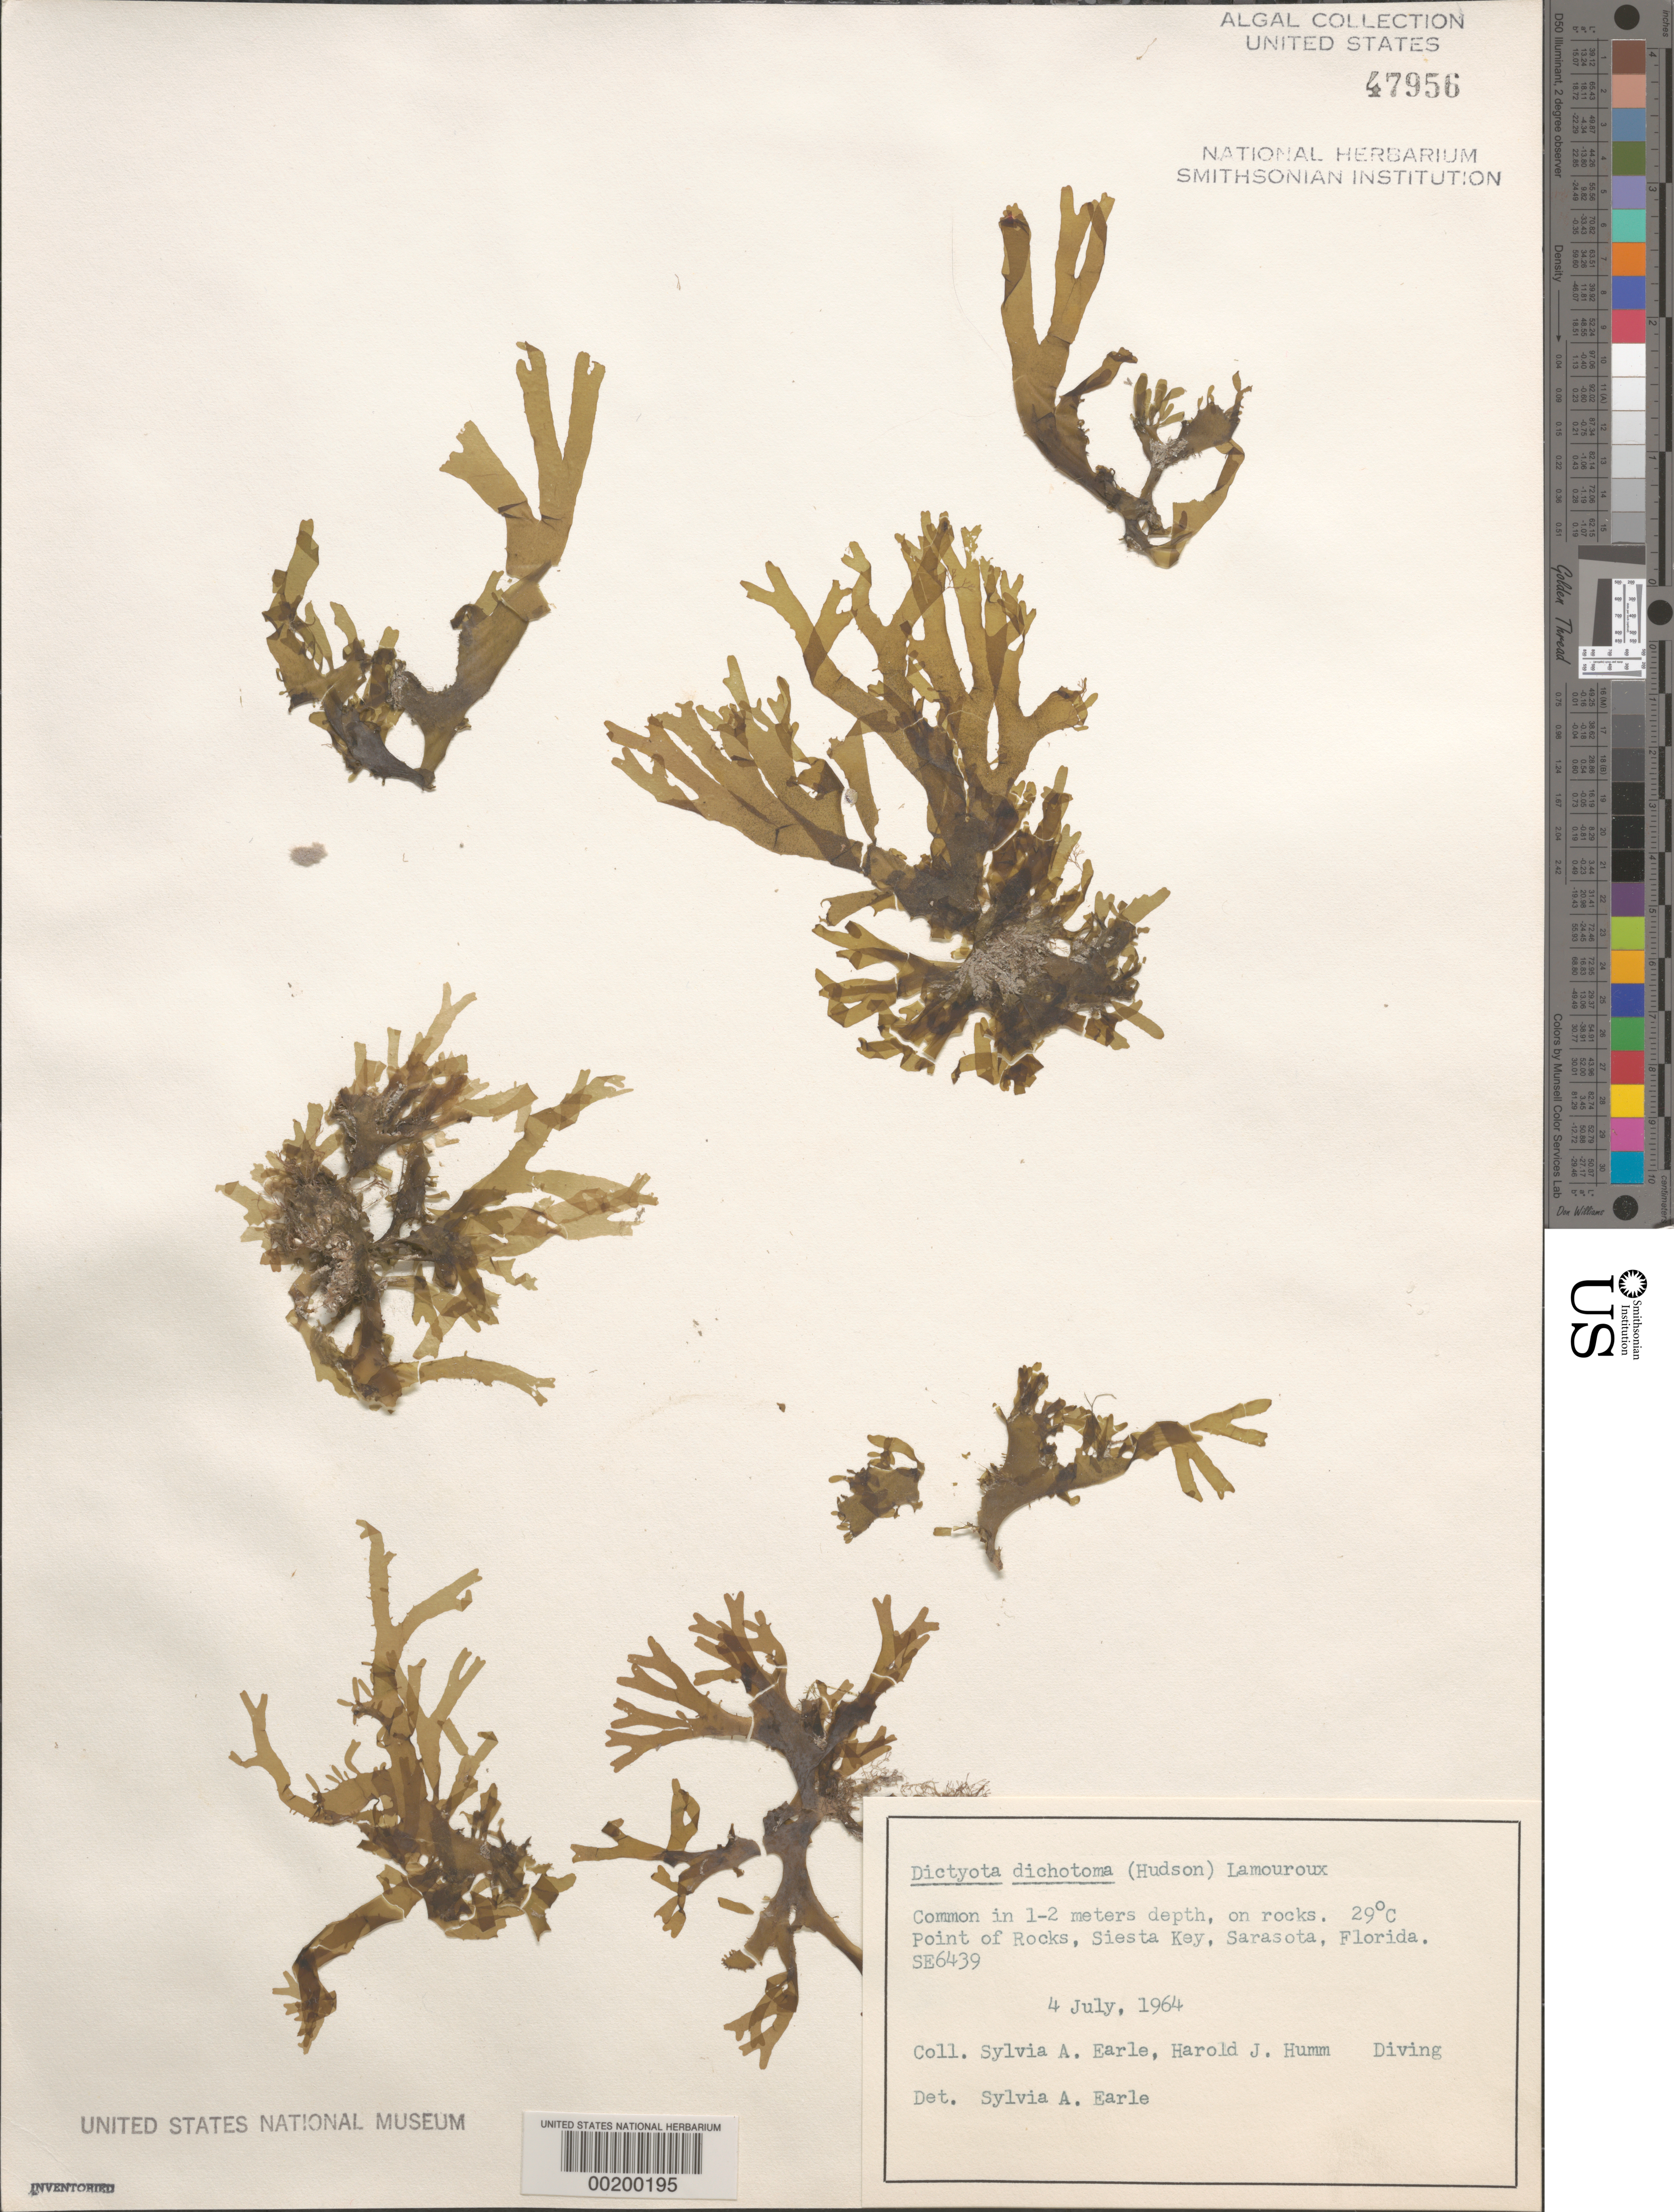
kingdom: Chromista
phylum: Ochrophyta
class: Phaeophyceae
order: Dictyotales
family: Dictyotaceae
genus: Dictyota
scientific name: Dictyota dichotoma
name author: (Huds.) J.V.Lamouroux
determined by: Earle, S. A.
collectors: S. A. Earle & H. J. Humm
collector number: Se 6439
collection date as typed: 04 Jul 1964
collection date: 1964-07-04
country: United States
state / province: Florida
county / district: Sarasota County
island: Siesta Key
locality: Point of Rocks, Sarasota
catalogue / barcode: US 47956